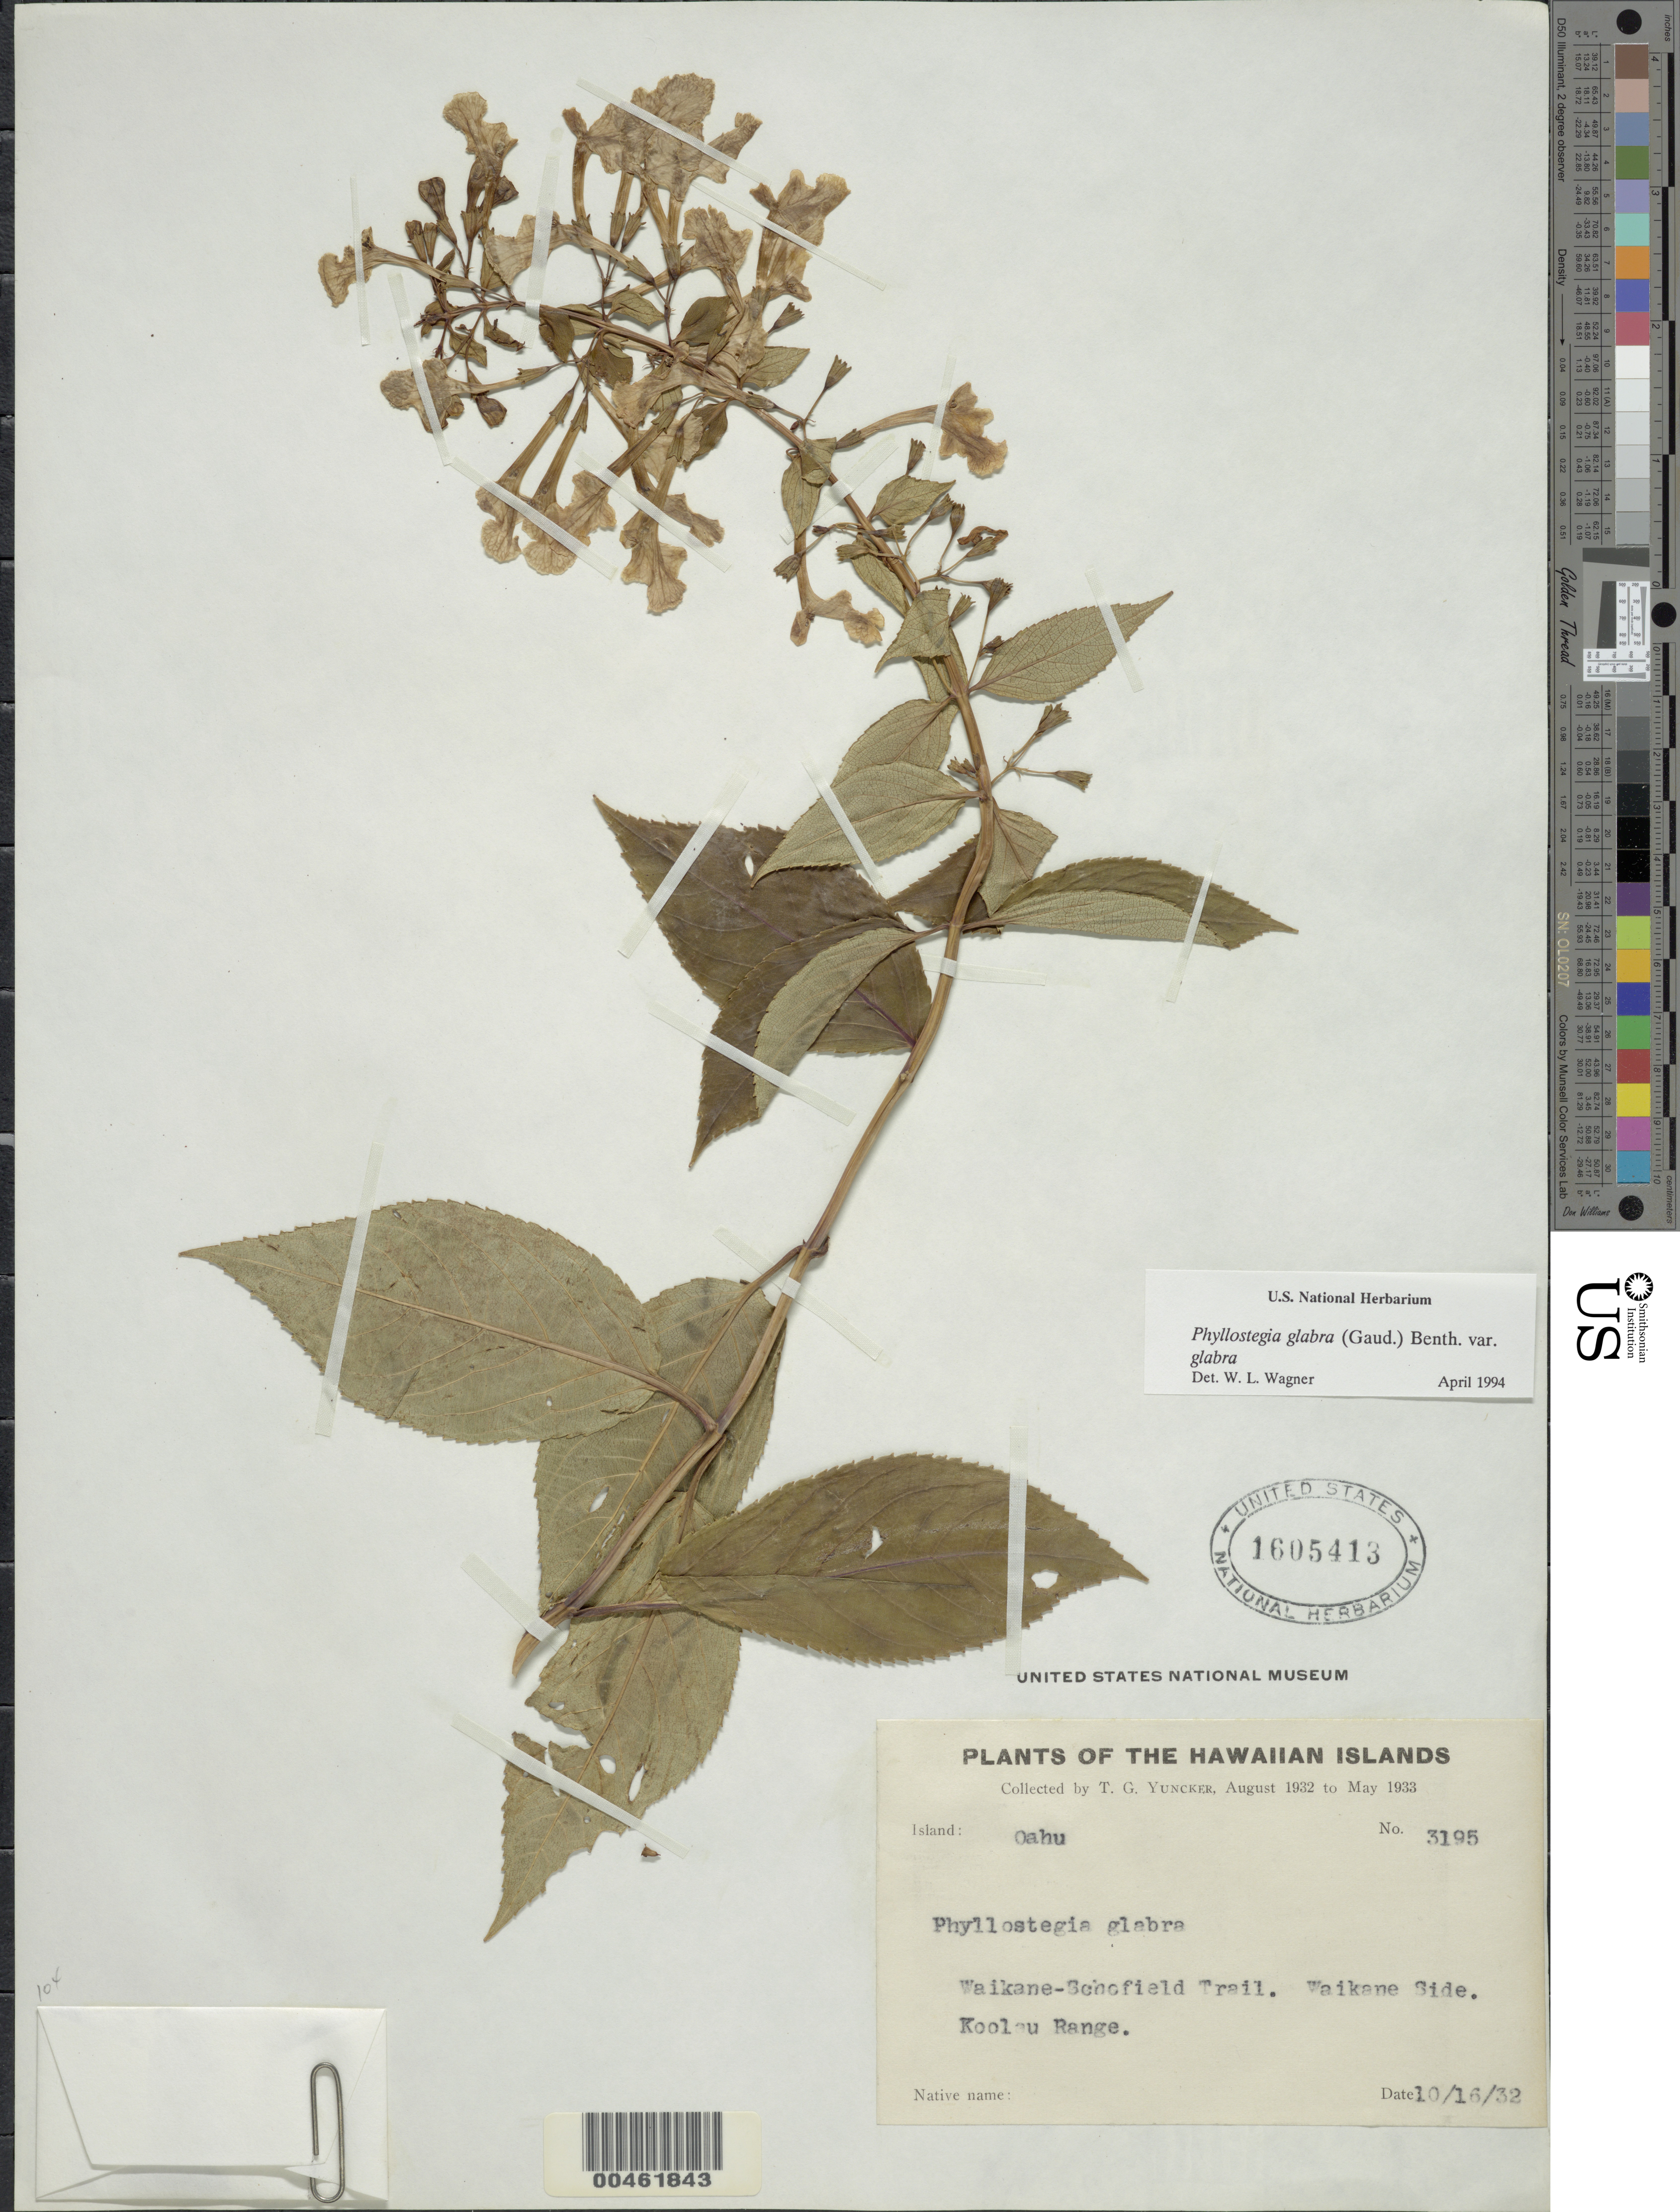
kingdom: Plantae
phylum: Tracheophyta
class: Magnoliopsida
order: Lamiales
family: Lamiaceae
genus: Phyllostegia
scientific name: Phyllostegia glabra var. glabra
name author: (Gaudich.) Benth.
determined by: Wagner, W. L., (BOT), Smithsonian Institution - National Museum of Natural History (UNITED STATES)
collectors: T. G. Yuncker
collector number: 3195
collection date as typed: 16 Oct 1932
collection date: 1932-10-16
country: United States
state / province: Hawaii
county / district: Honolulu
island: Oahu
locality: Waikane-Schofield Trail, Waikane side, Koolau Range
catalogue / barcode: US 1605413